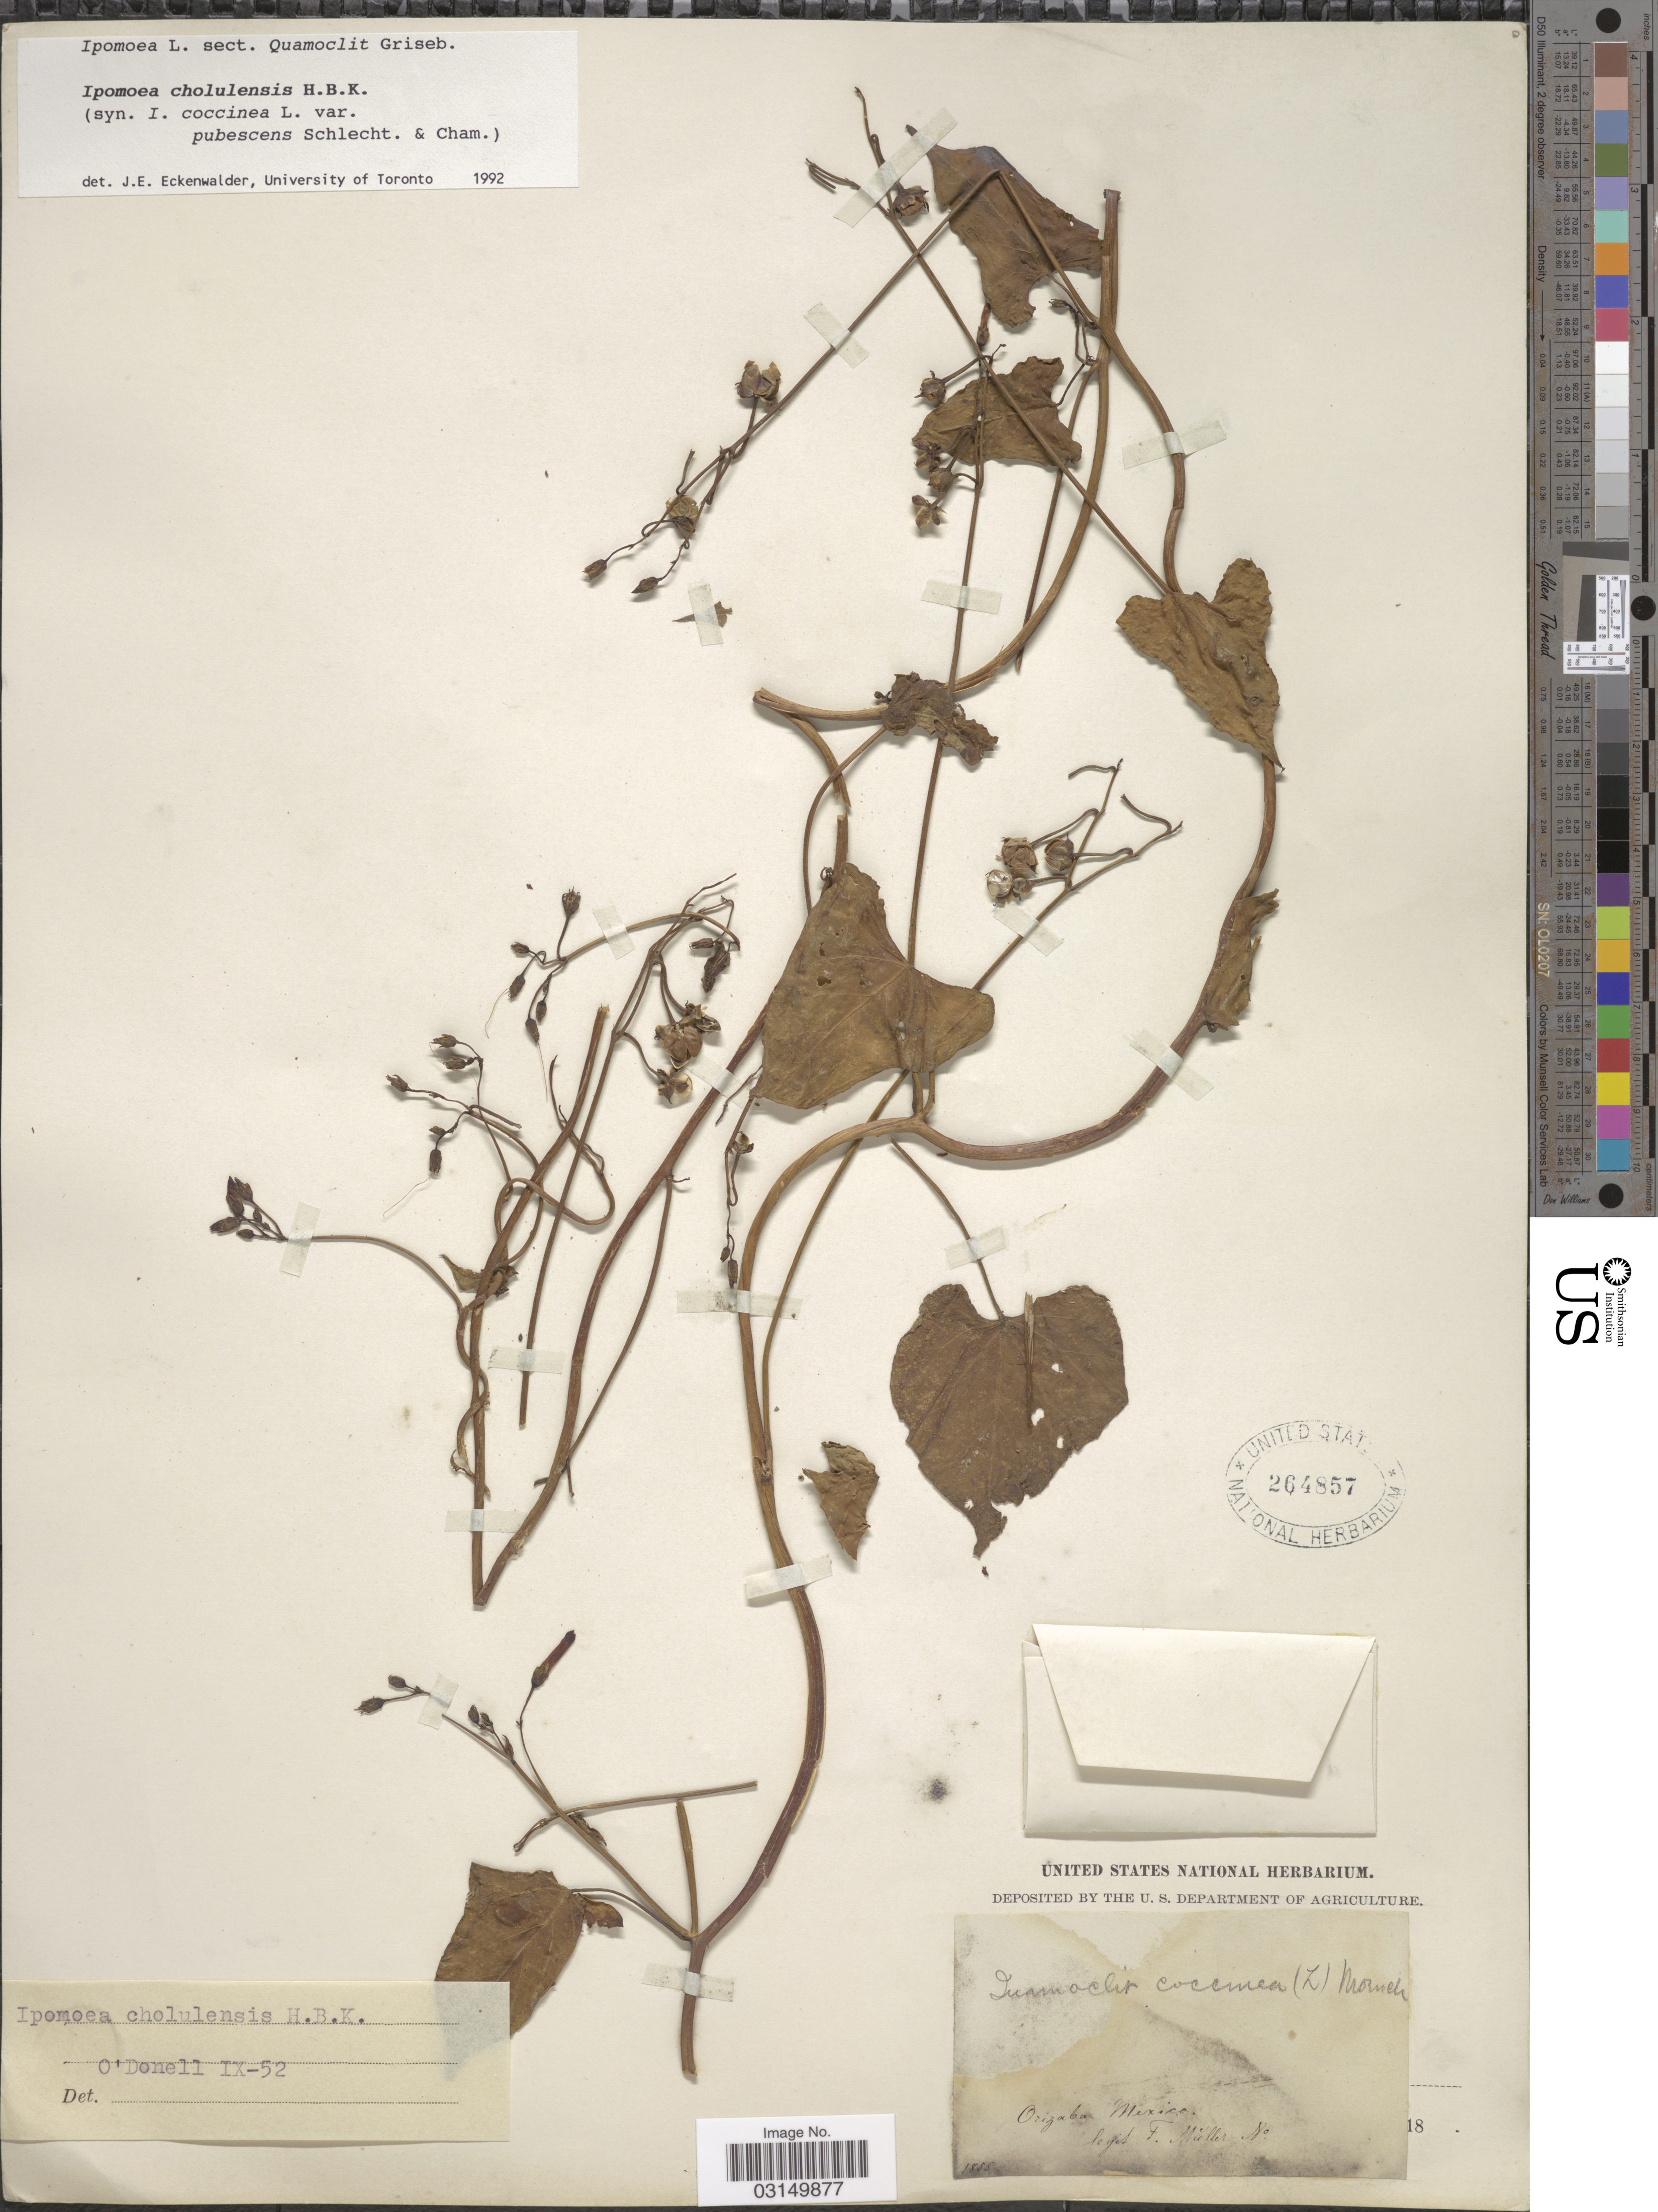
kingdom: Plantae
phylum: Tracheophyta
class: Magnoliopsida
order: Solanales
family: Convolvulaceae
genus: Ipomoea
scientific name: Ipomoea cholulensis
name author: Kunth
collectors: F. Müller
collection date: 1855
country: Mexico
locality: Orizaba, Mexico.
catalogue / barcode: US 264857